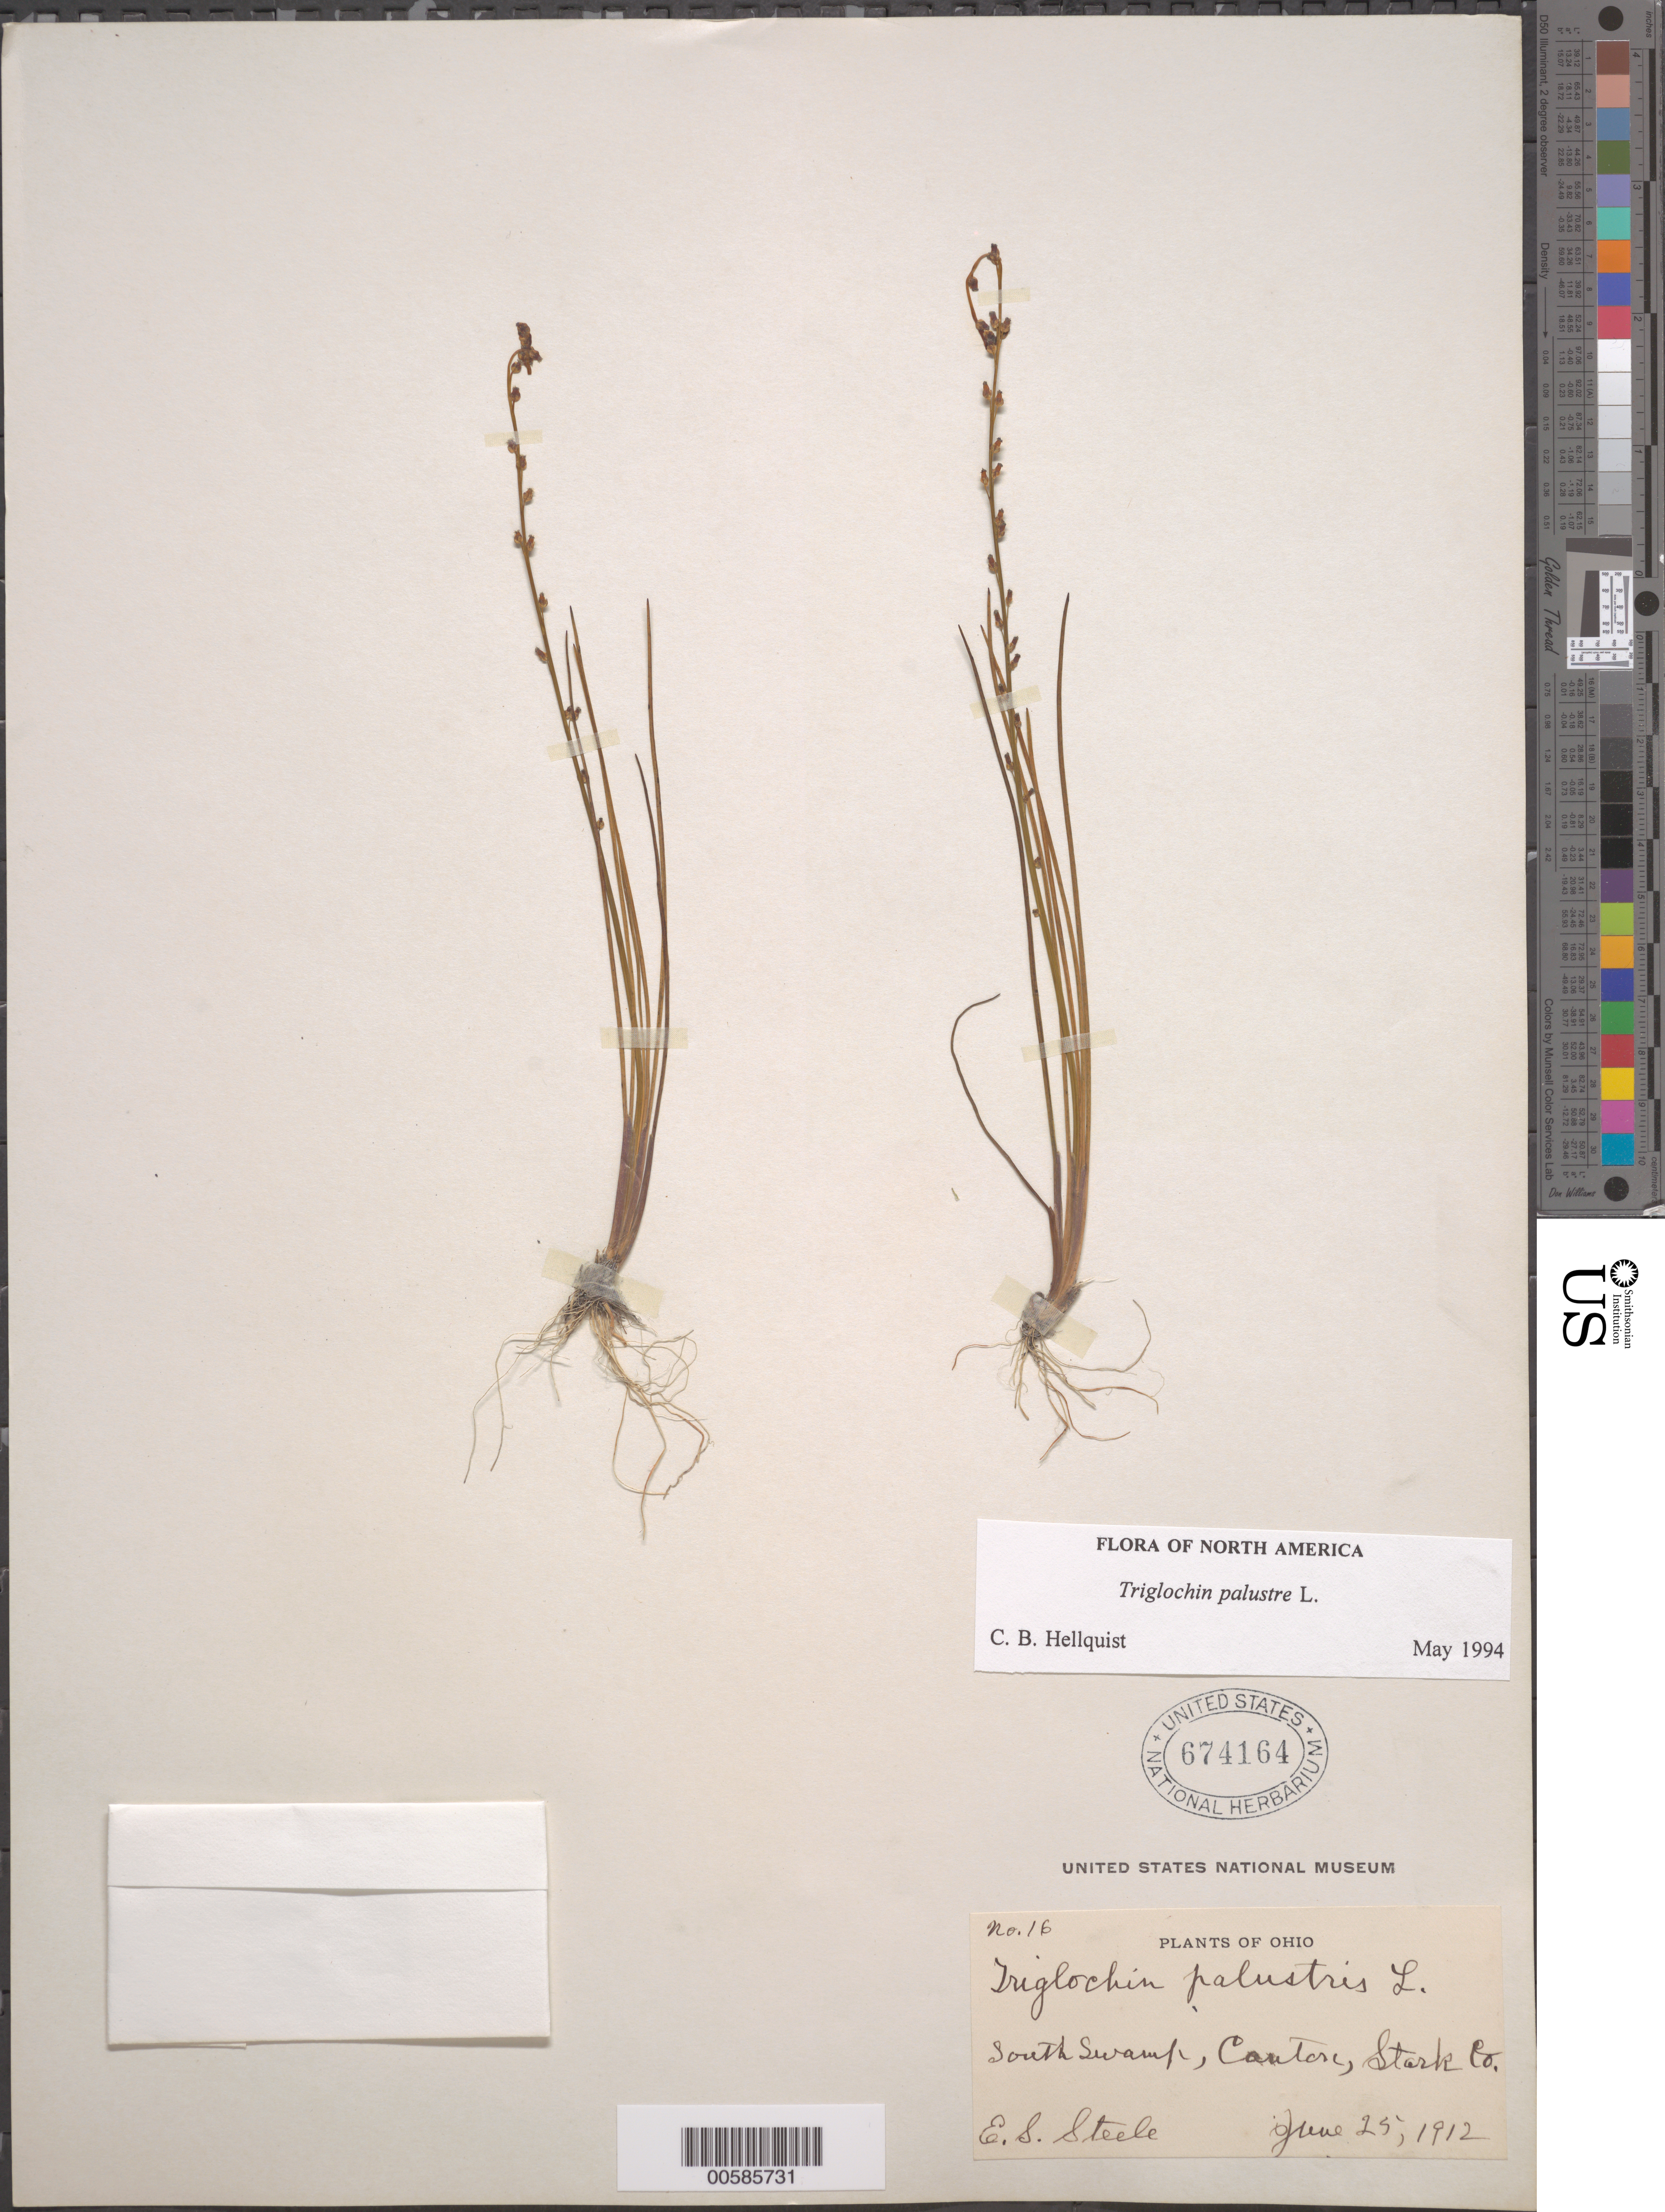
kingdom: Plantae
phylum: Tracheophyta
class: Liliopsida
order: Alismatales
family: Juncaginaceae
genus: Triglochin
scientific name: Triglochin palustris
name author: L.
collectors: E. Steele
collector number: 16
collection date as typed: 25 Jun 1912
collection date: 1912-06-25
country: United States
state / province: Ohio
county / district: Stark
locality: South Swamp, Canton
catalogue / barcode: US 674164